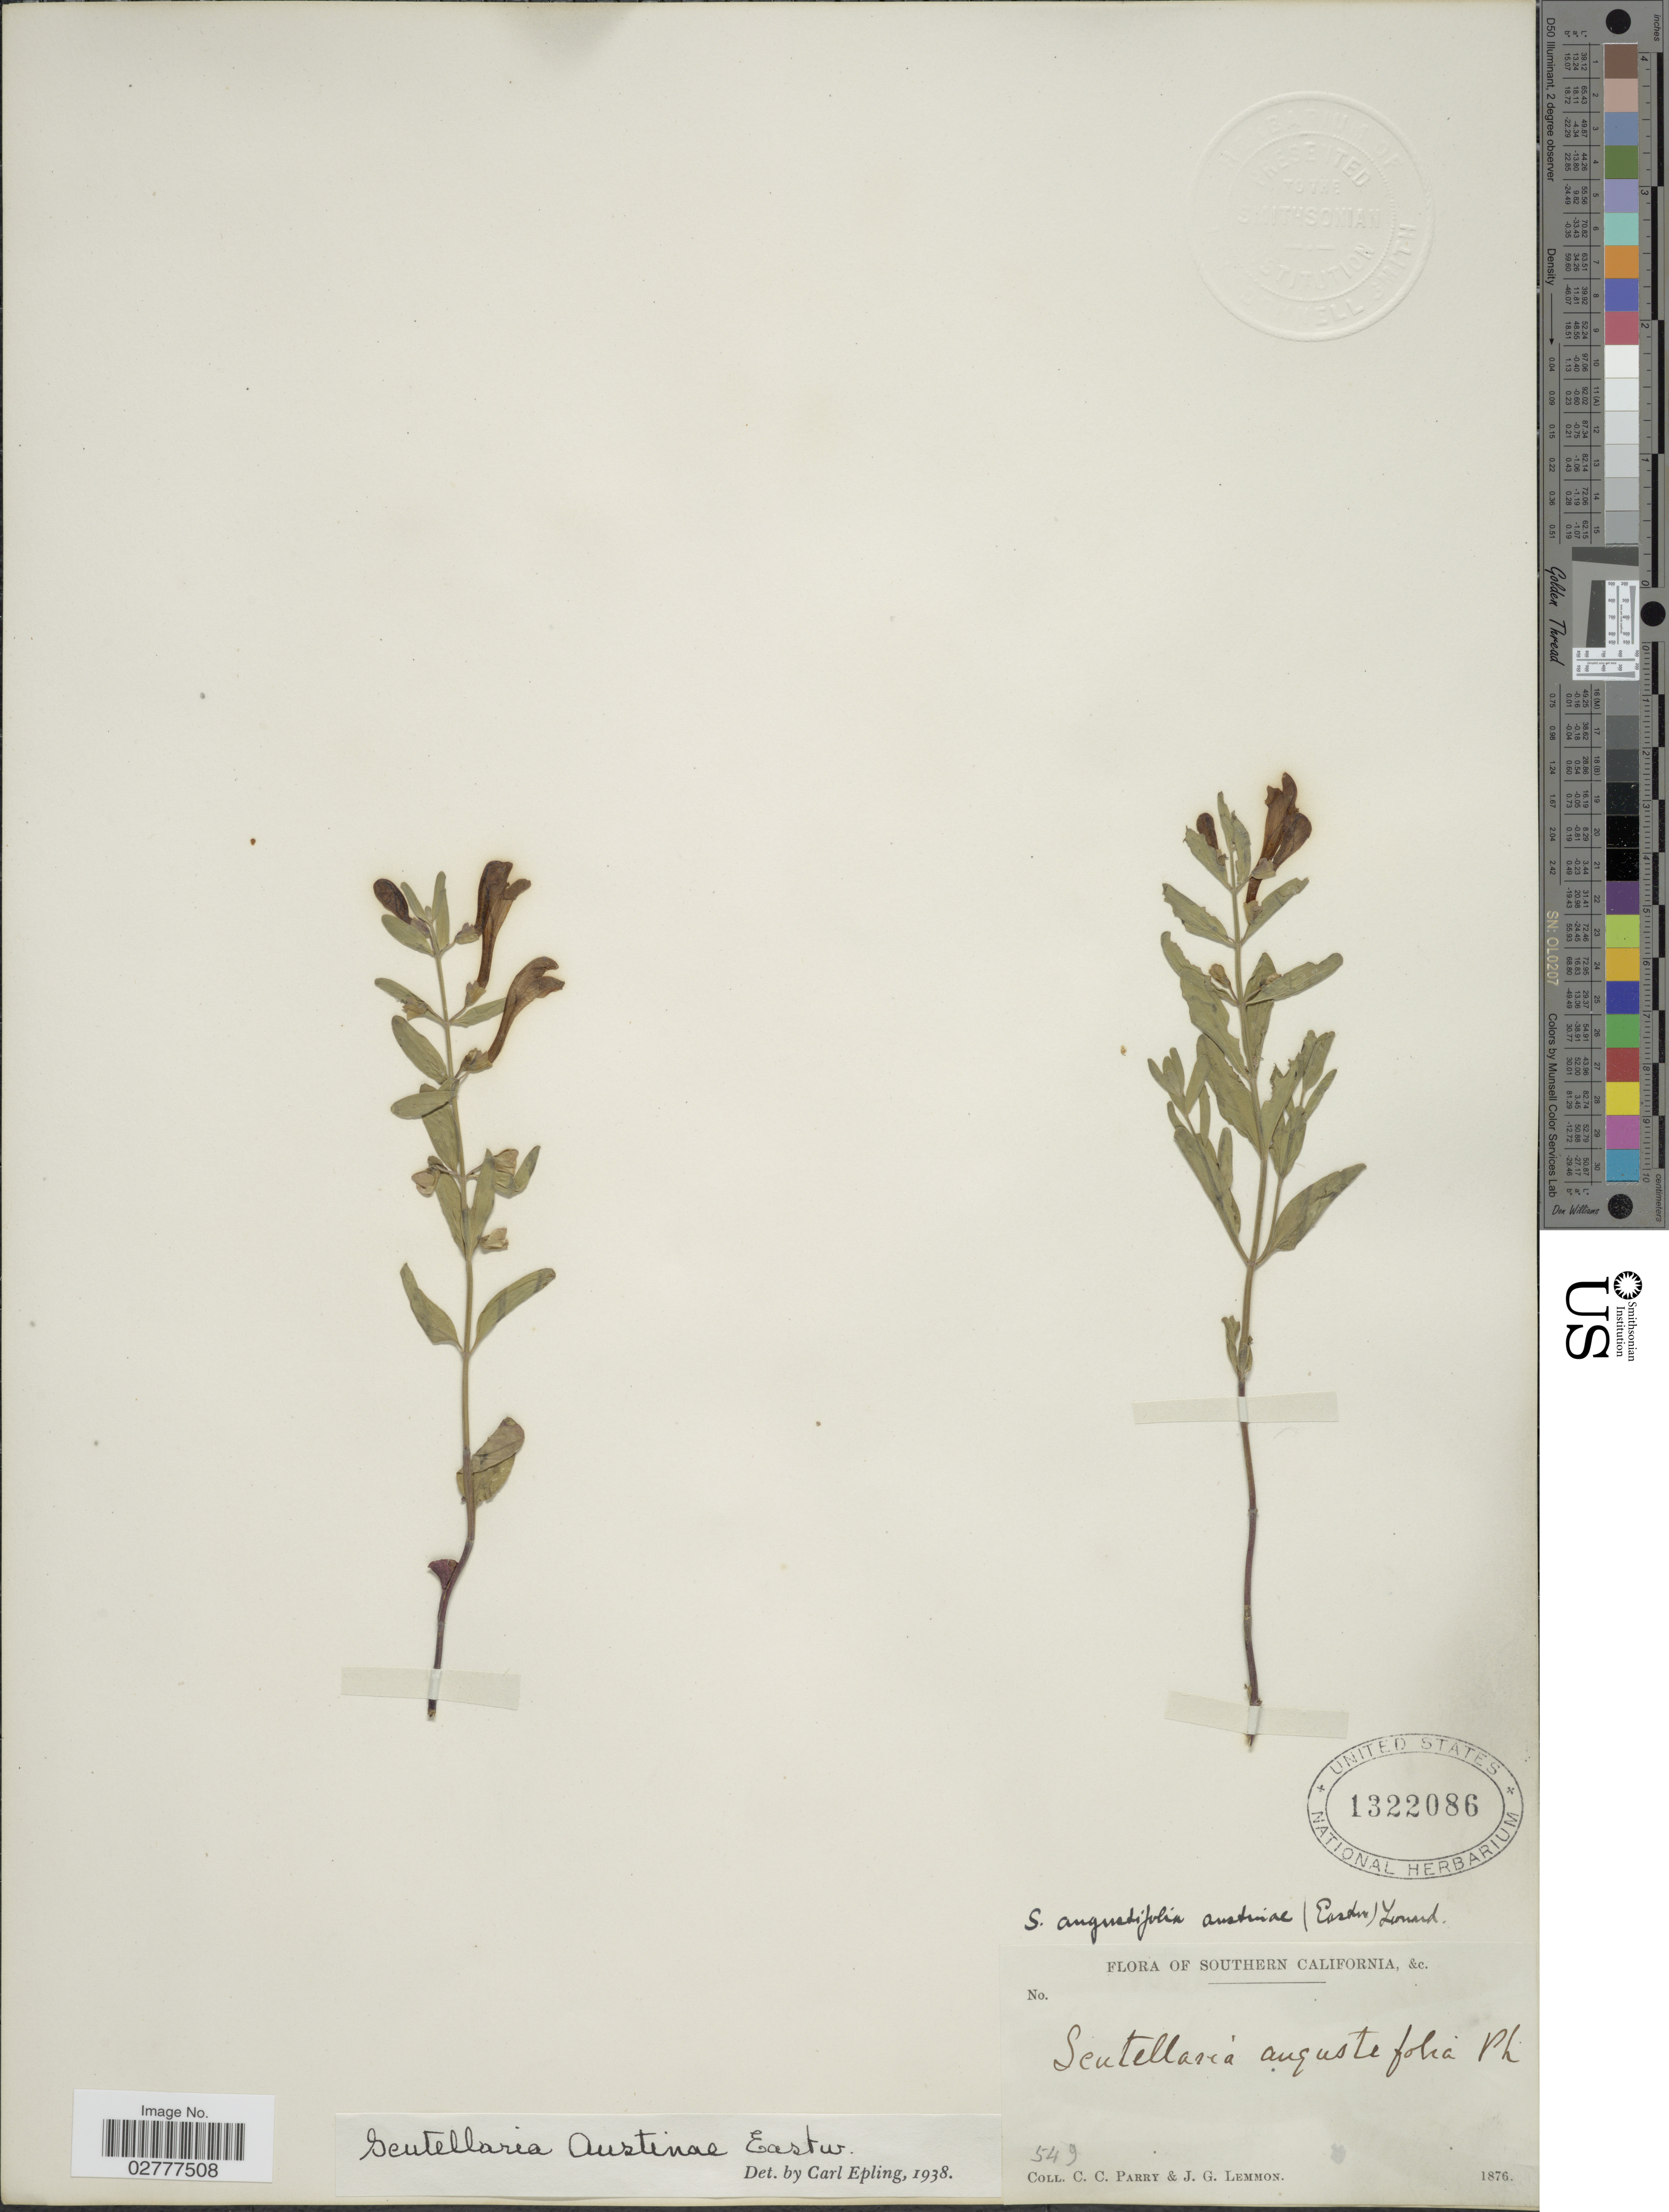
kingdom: Plantae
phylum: Tracheophyta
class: Magnoliopsida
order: Lamiales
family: Lamiaceae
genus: Scutellaria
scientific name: Scutellaria austinae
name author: Eastw.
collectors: C. C. Parry & J. Lemmon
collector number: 549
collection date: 1876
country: United States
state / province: California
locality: Southern California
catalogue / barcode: US 1322086